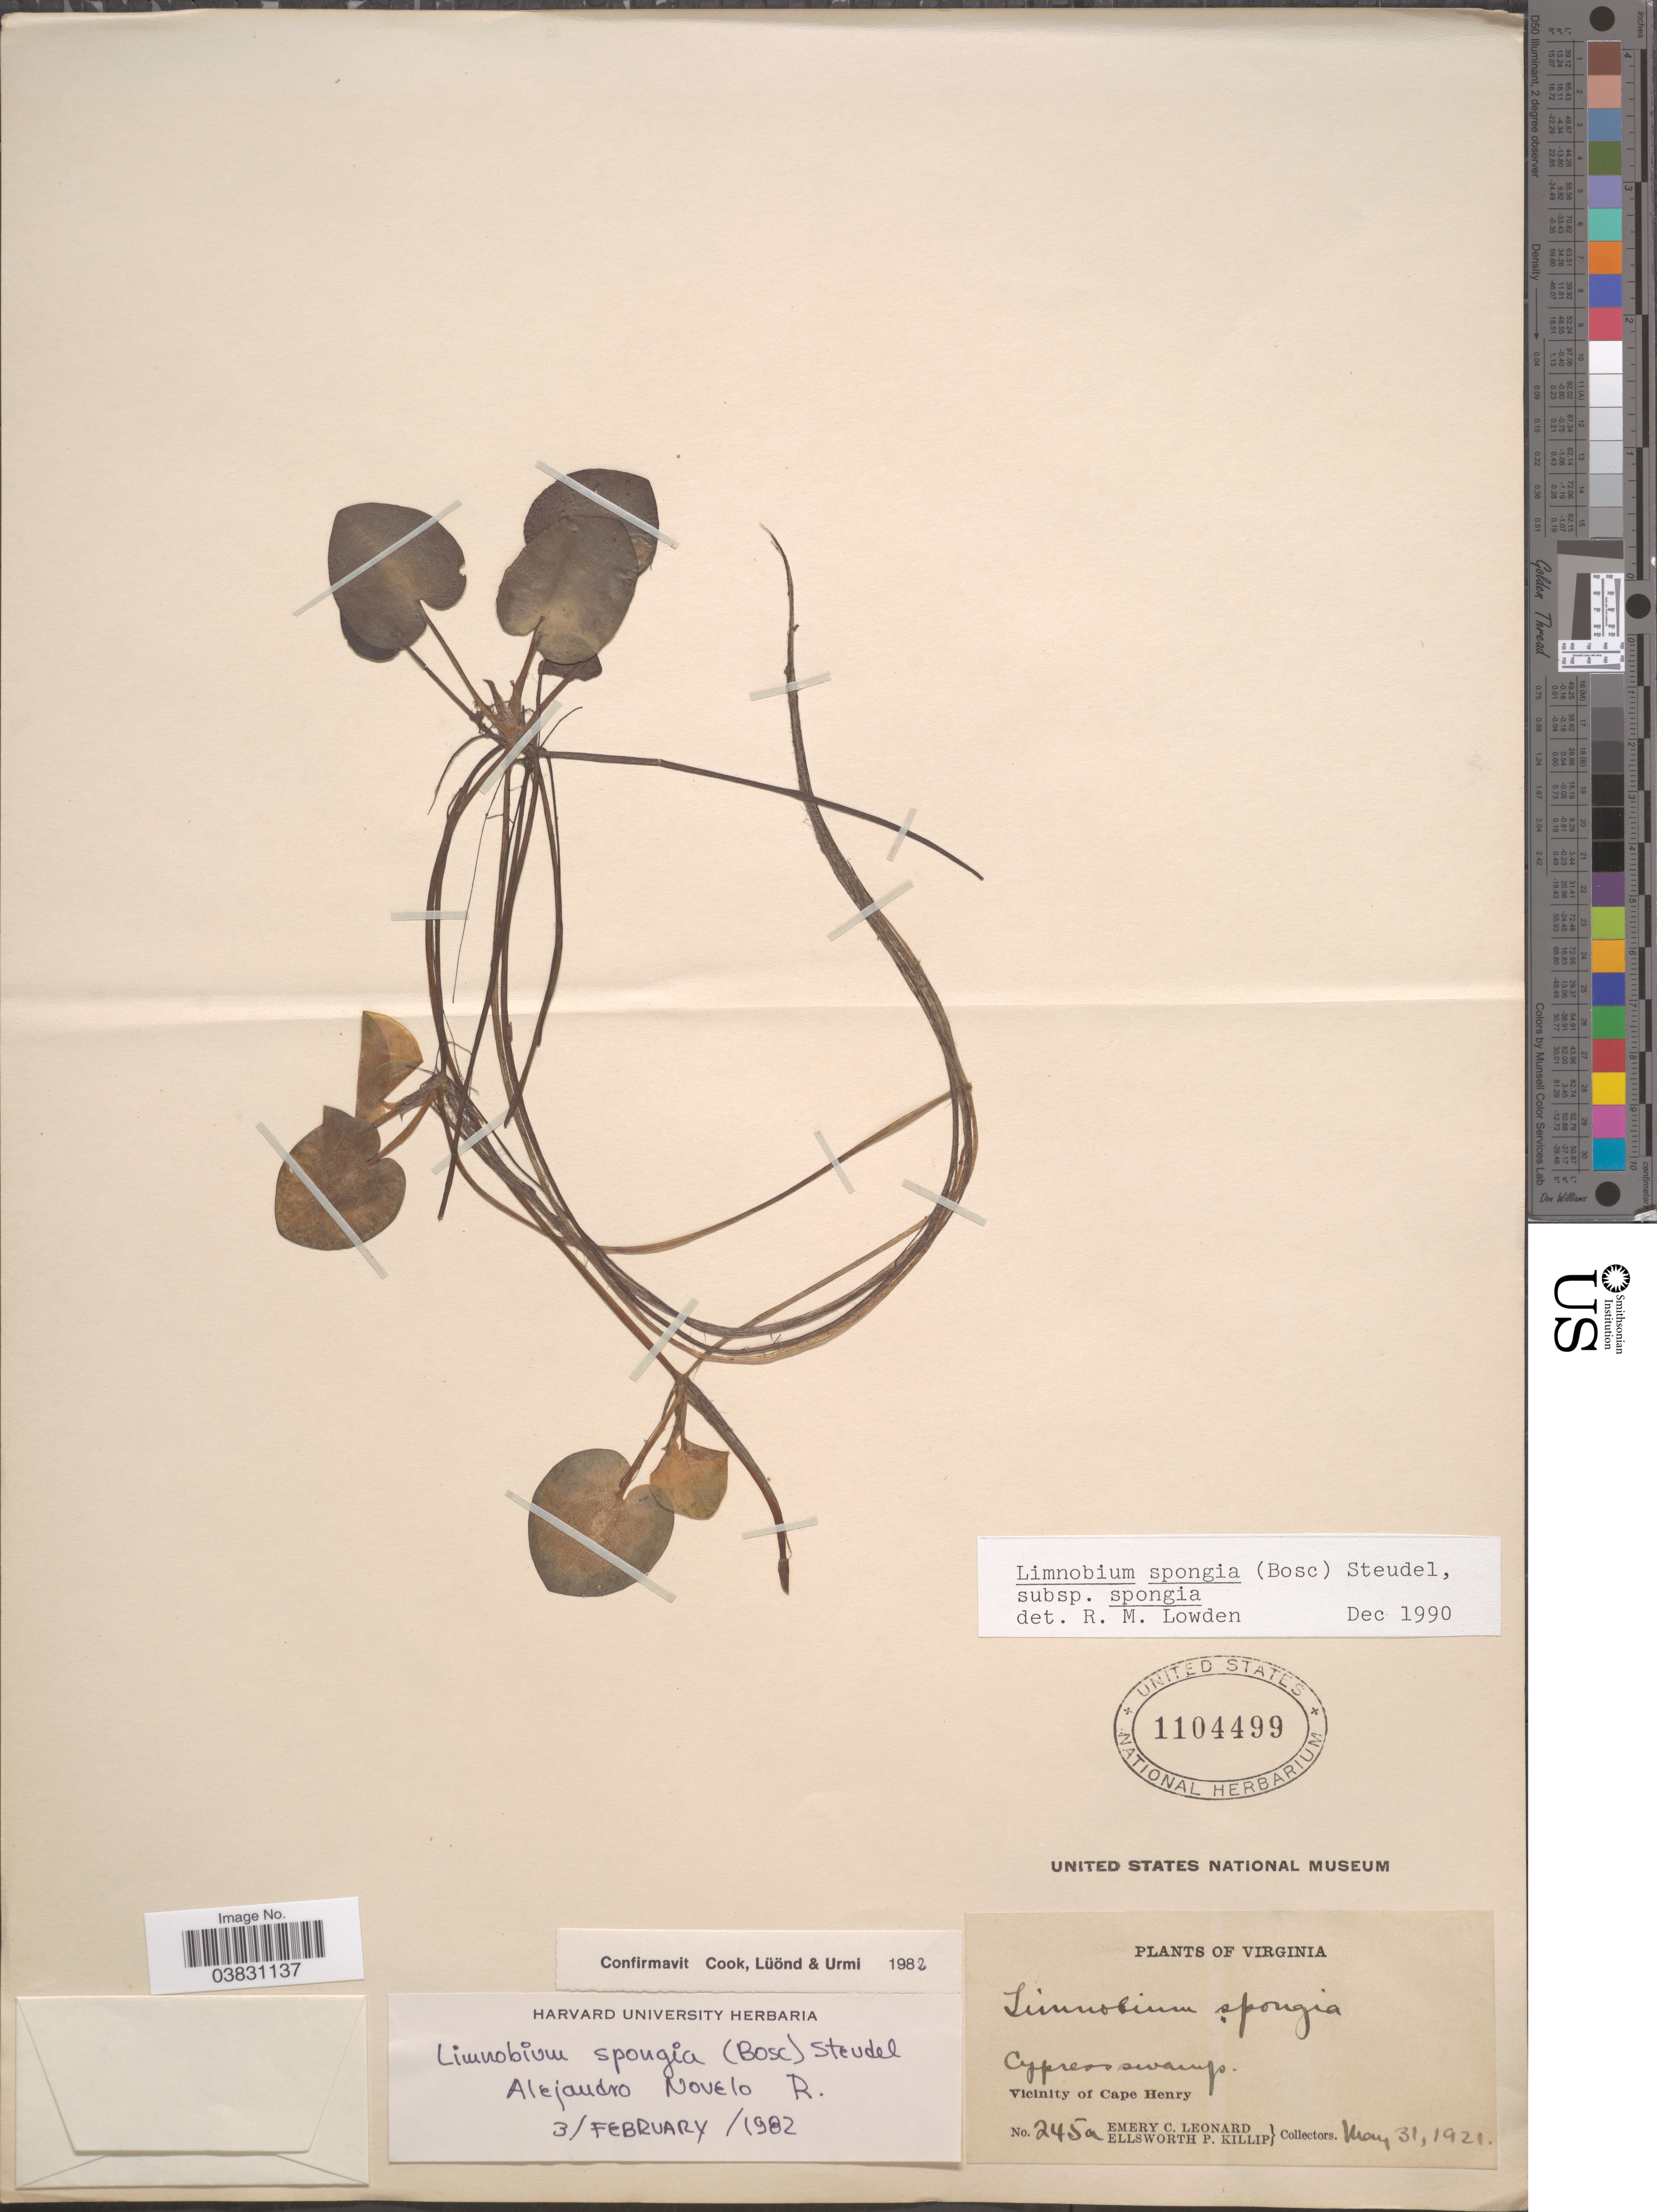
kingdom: Plantae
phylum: Tracheophyta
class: Liliopsida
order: Alismatales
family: Hydrocharitaceae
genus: Limnobium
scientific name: Limnobium spongia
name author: (Bosc) Rich. ex Steud.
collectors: E. C. Leonard & E. P. Killip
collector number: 245a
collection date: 1921-05-31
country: United States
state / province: Virginia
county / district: City of Virginia Beach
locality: Cypress swamp. Vicinity of Cape Henry.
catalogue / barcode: US 1104499